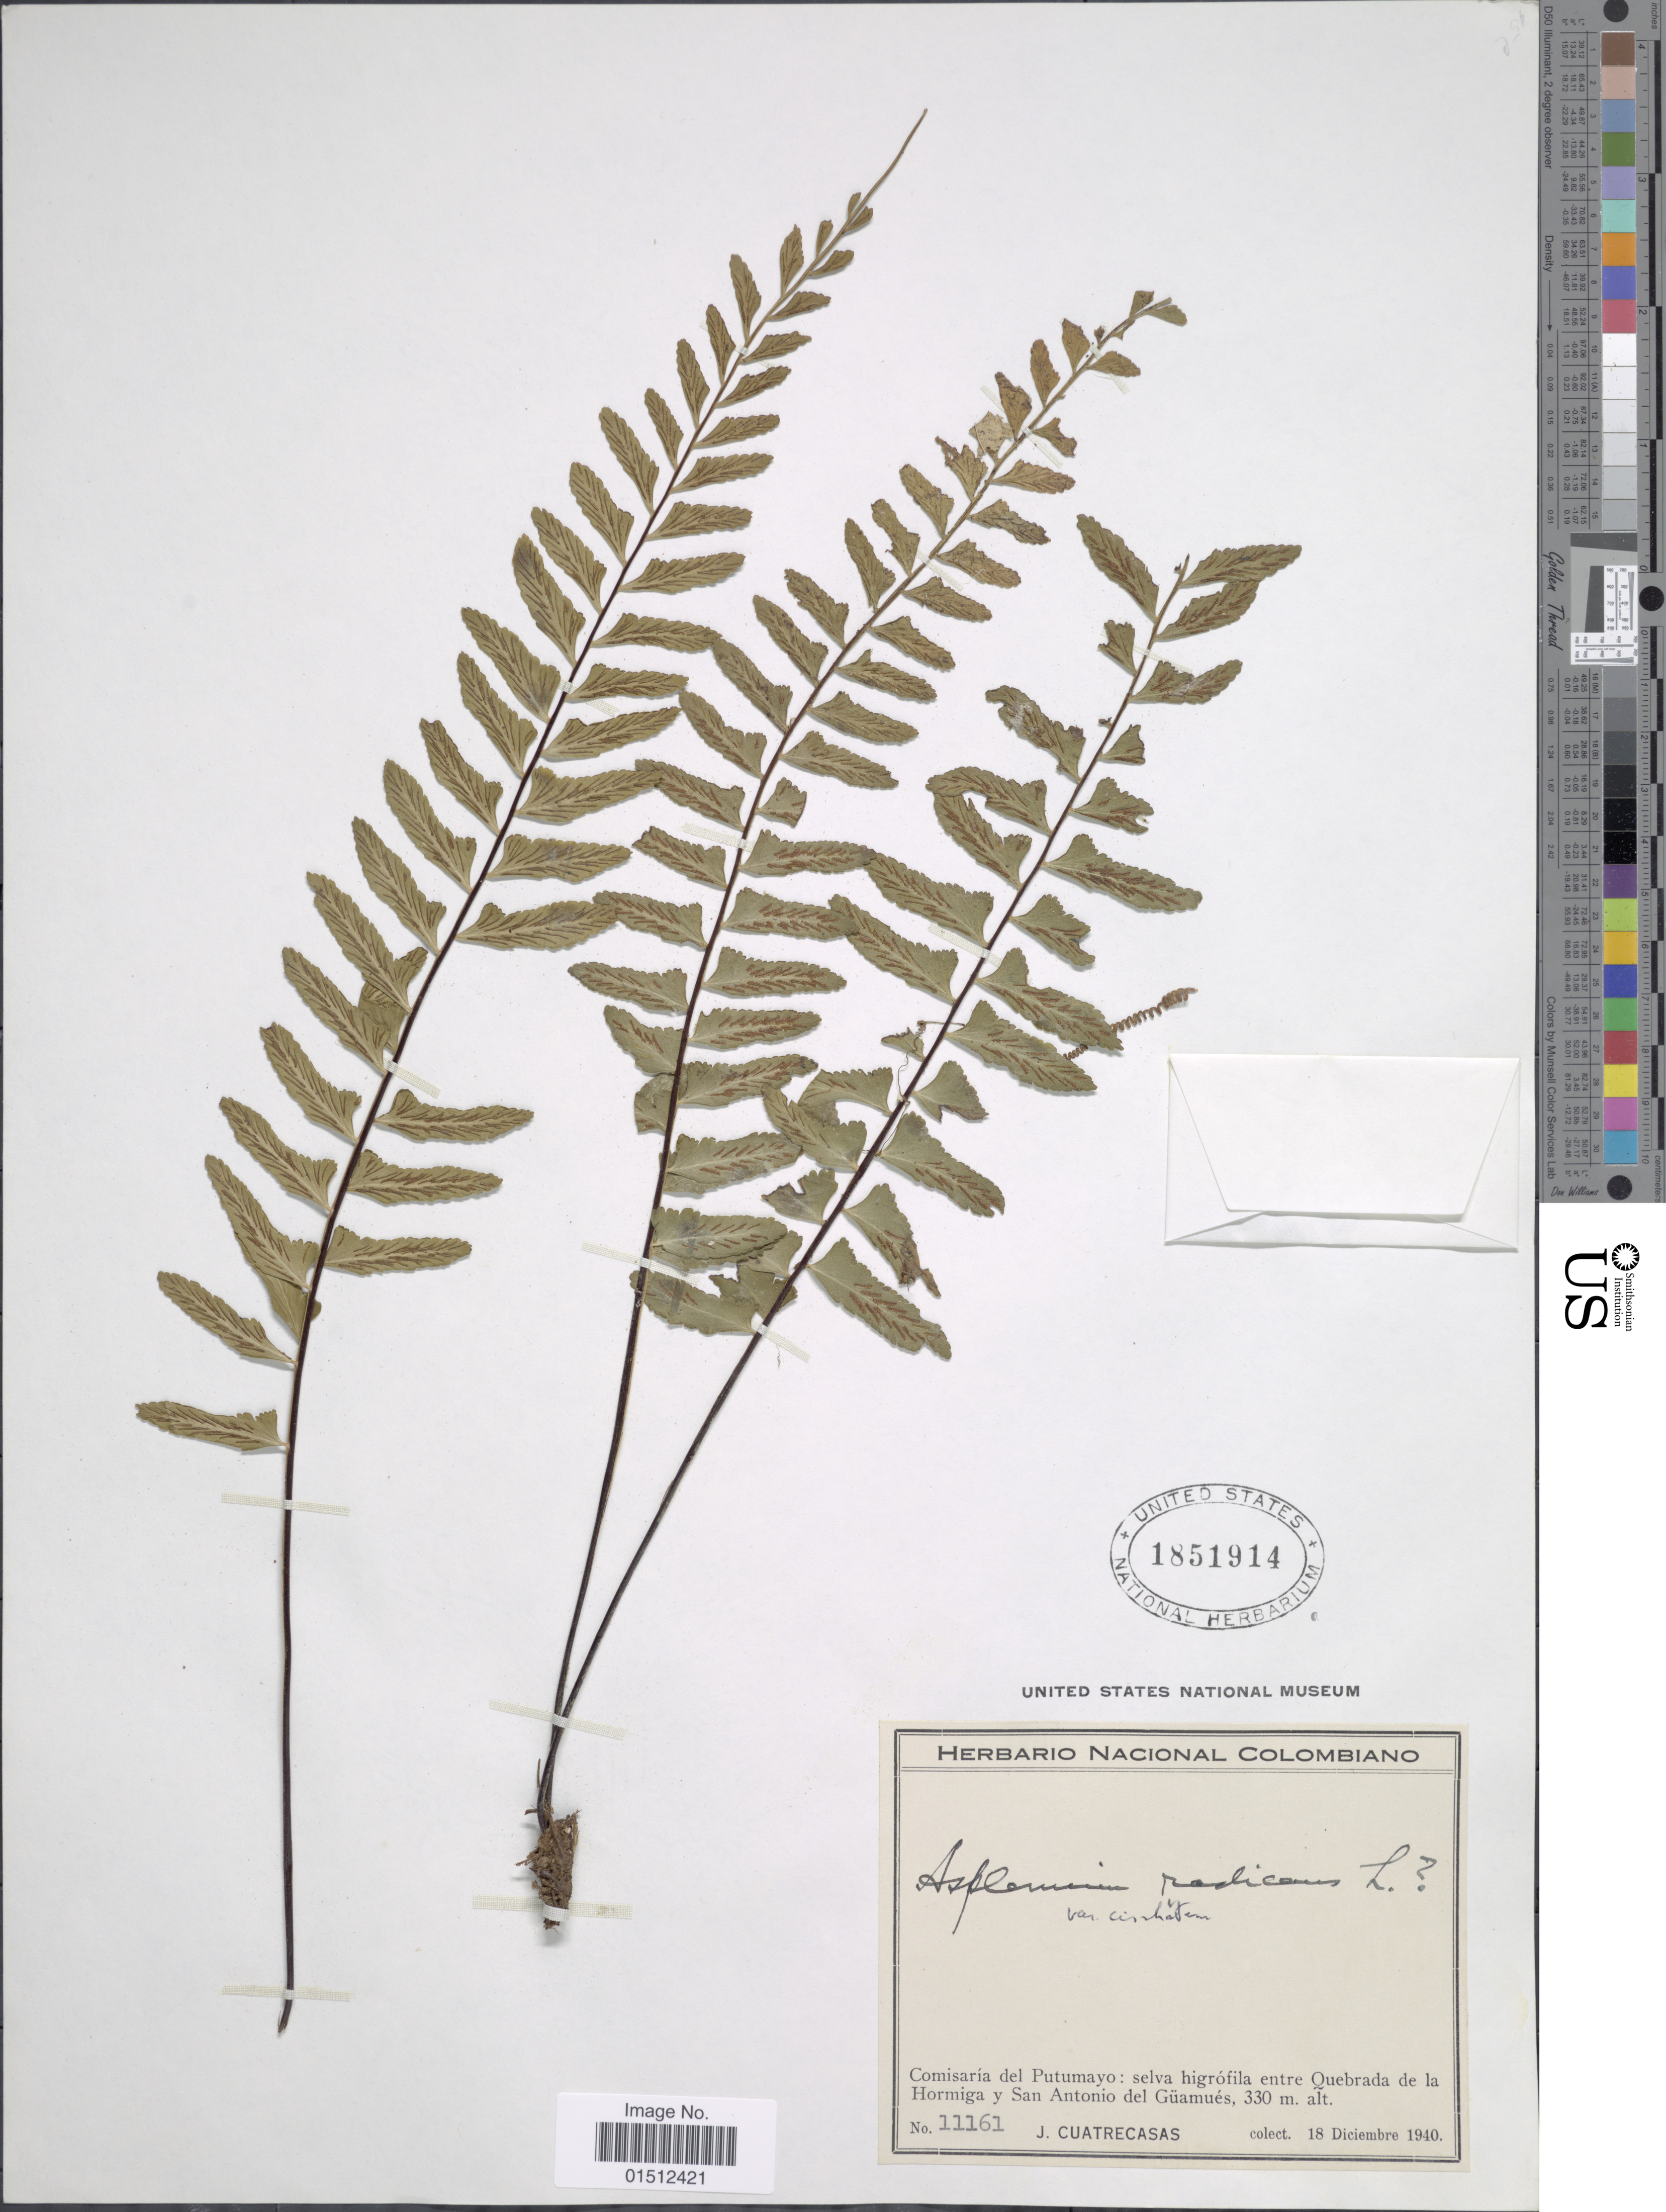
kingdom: Plantae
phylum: Tracheophyta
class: Polypodiopsida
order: Polypodiales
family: Aspleniaceae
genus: Asplenium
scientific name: Asplenium radicans var. cirrhatum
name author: (Rich. ex Willd.) Rosenst.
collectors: J. Cuatrecasas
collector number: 11161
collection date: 1940-12-18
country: Colombia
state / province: Putumayo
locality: Comisaria del Putumayo: selva higrofila entre Quebrada de la Hormiga y Sab Antonio del Guamues.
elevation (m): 330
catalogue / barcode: US 1851914